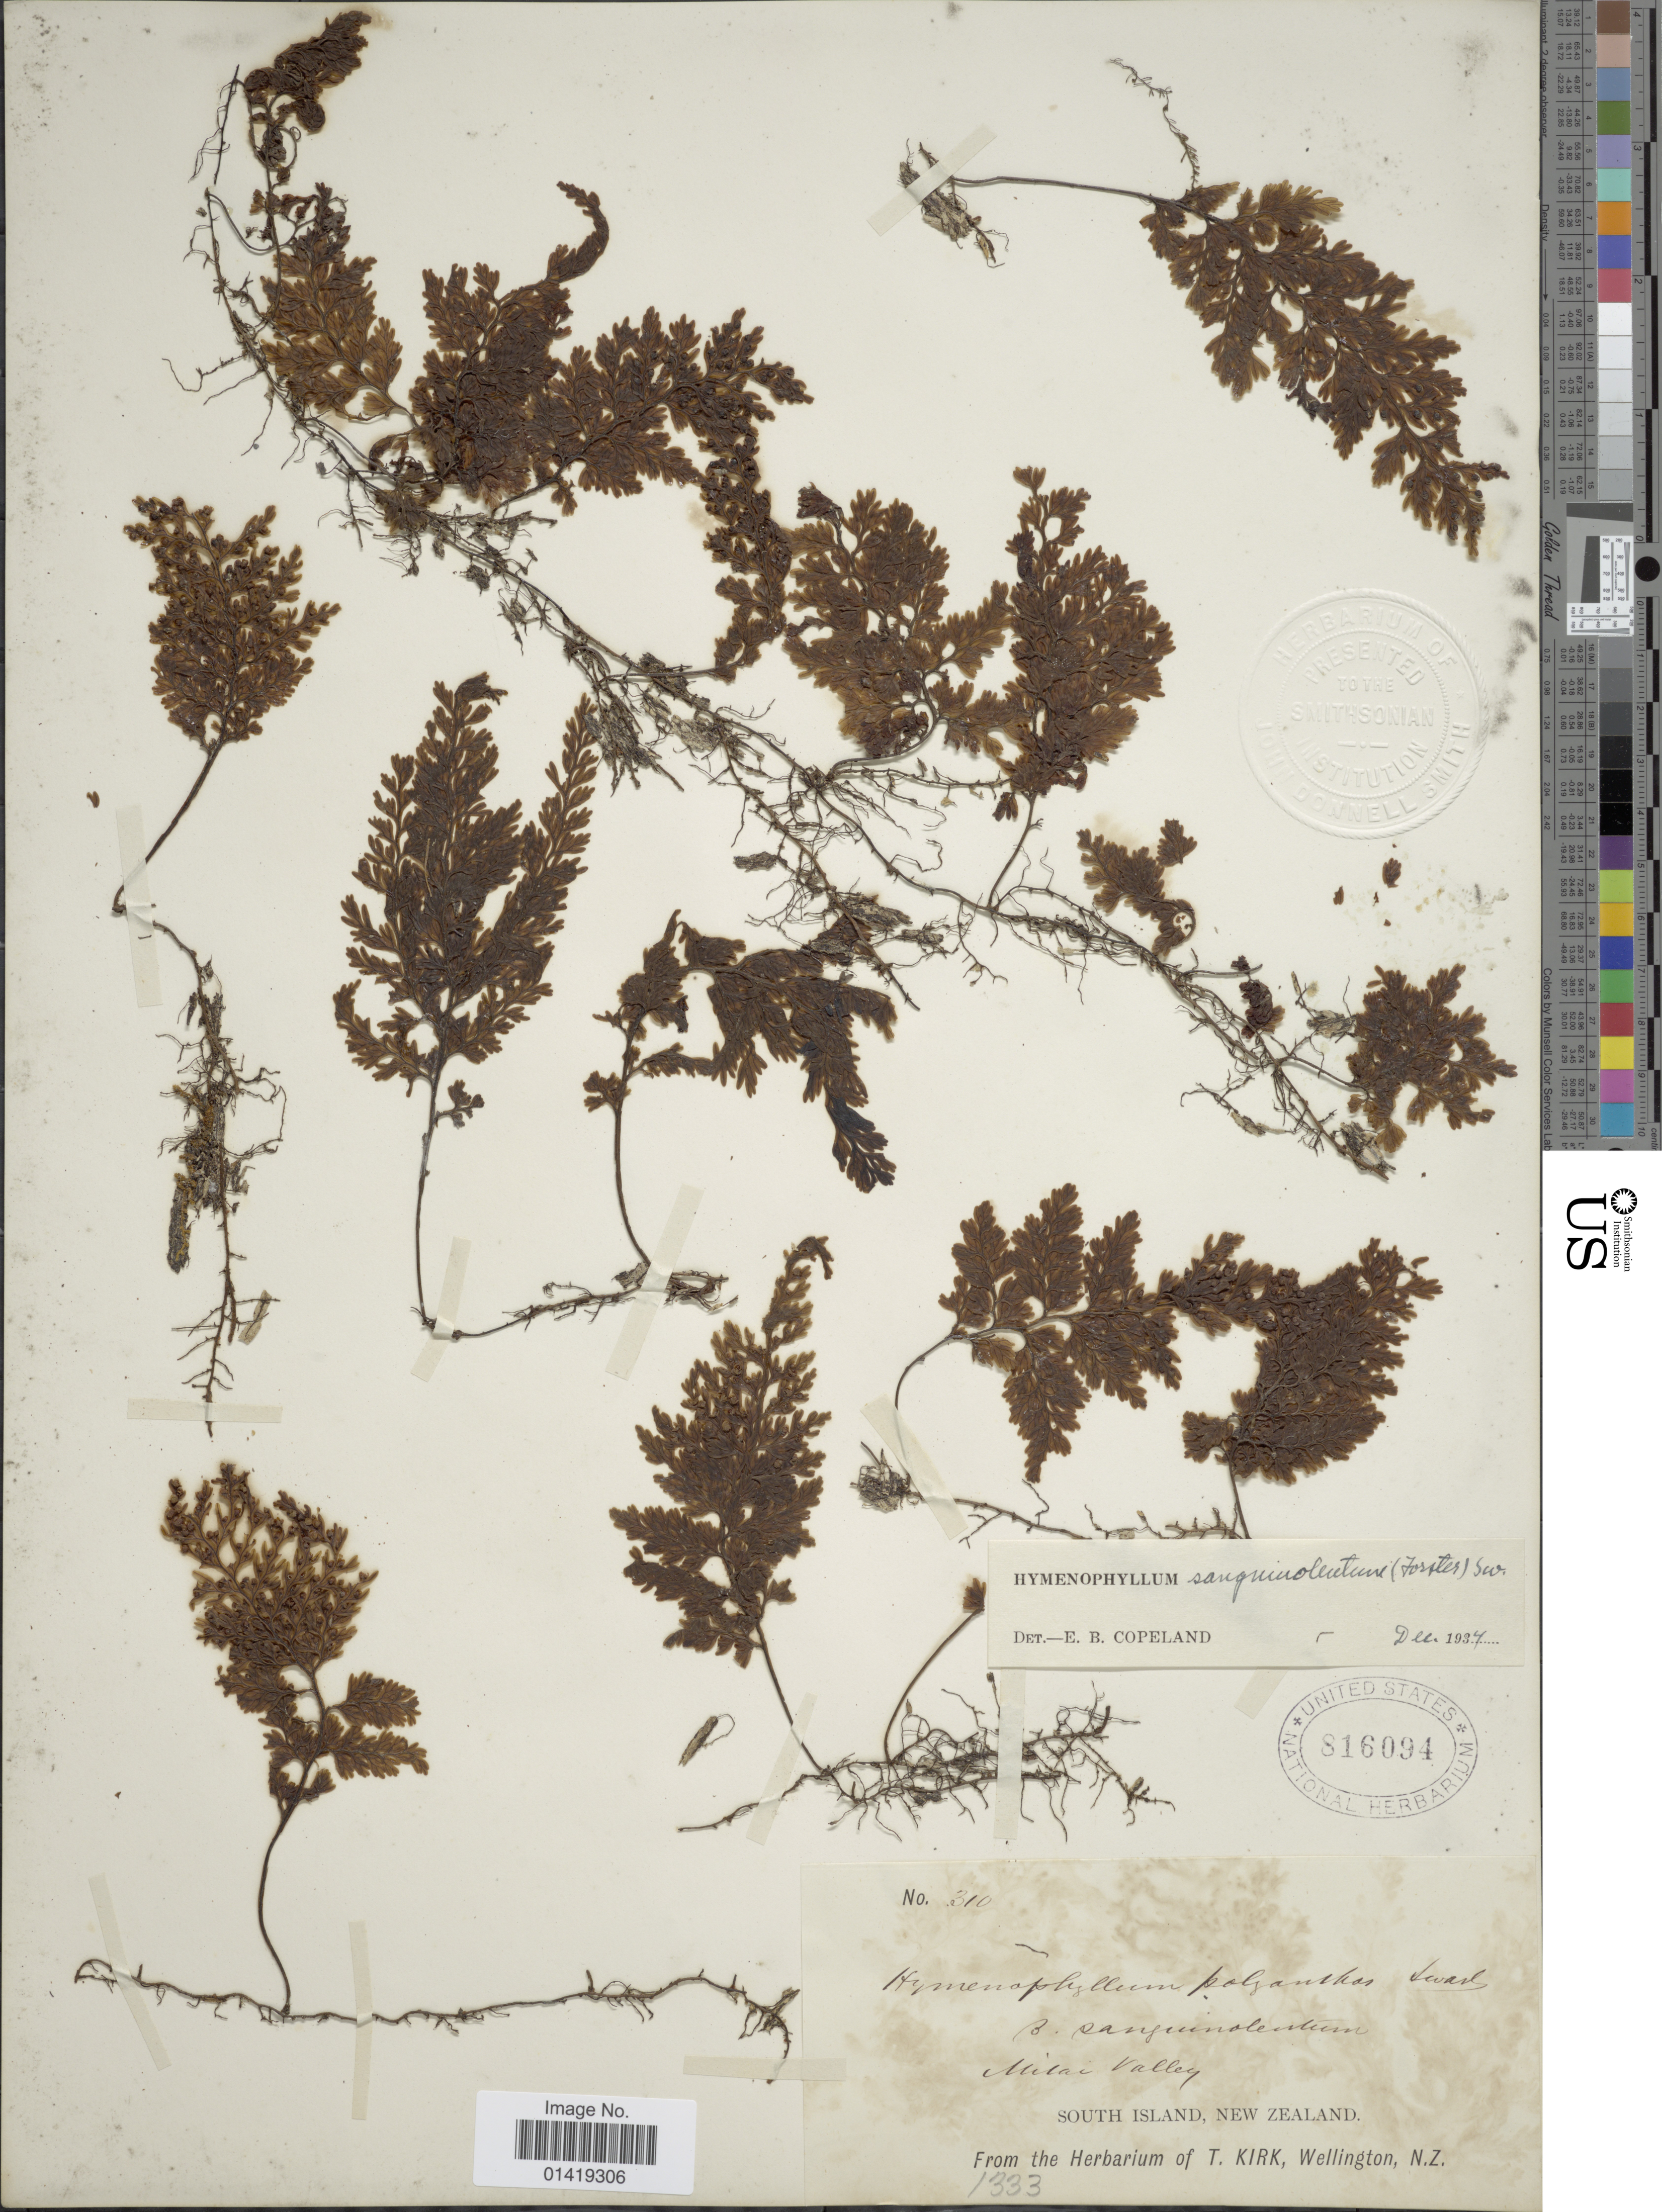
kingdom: Plantae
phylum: Tracheophyta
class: Polypodiopsida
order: Hymenophyllales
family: Hymenophyllaceae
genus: Hymenophyllum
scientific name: Hymenophyllum sanguinolentum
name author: (G. Forst.) Sw.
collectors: ex Herb. T. Kirk, Wellington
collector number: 310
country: New Zealand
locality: Mitai Valley south Island, New Zealand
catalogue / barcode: US 816094